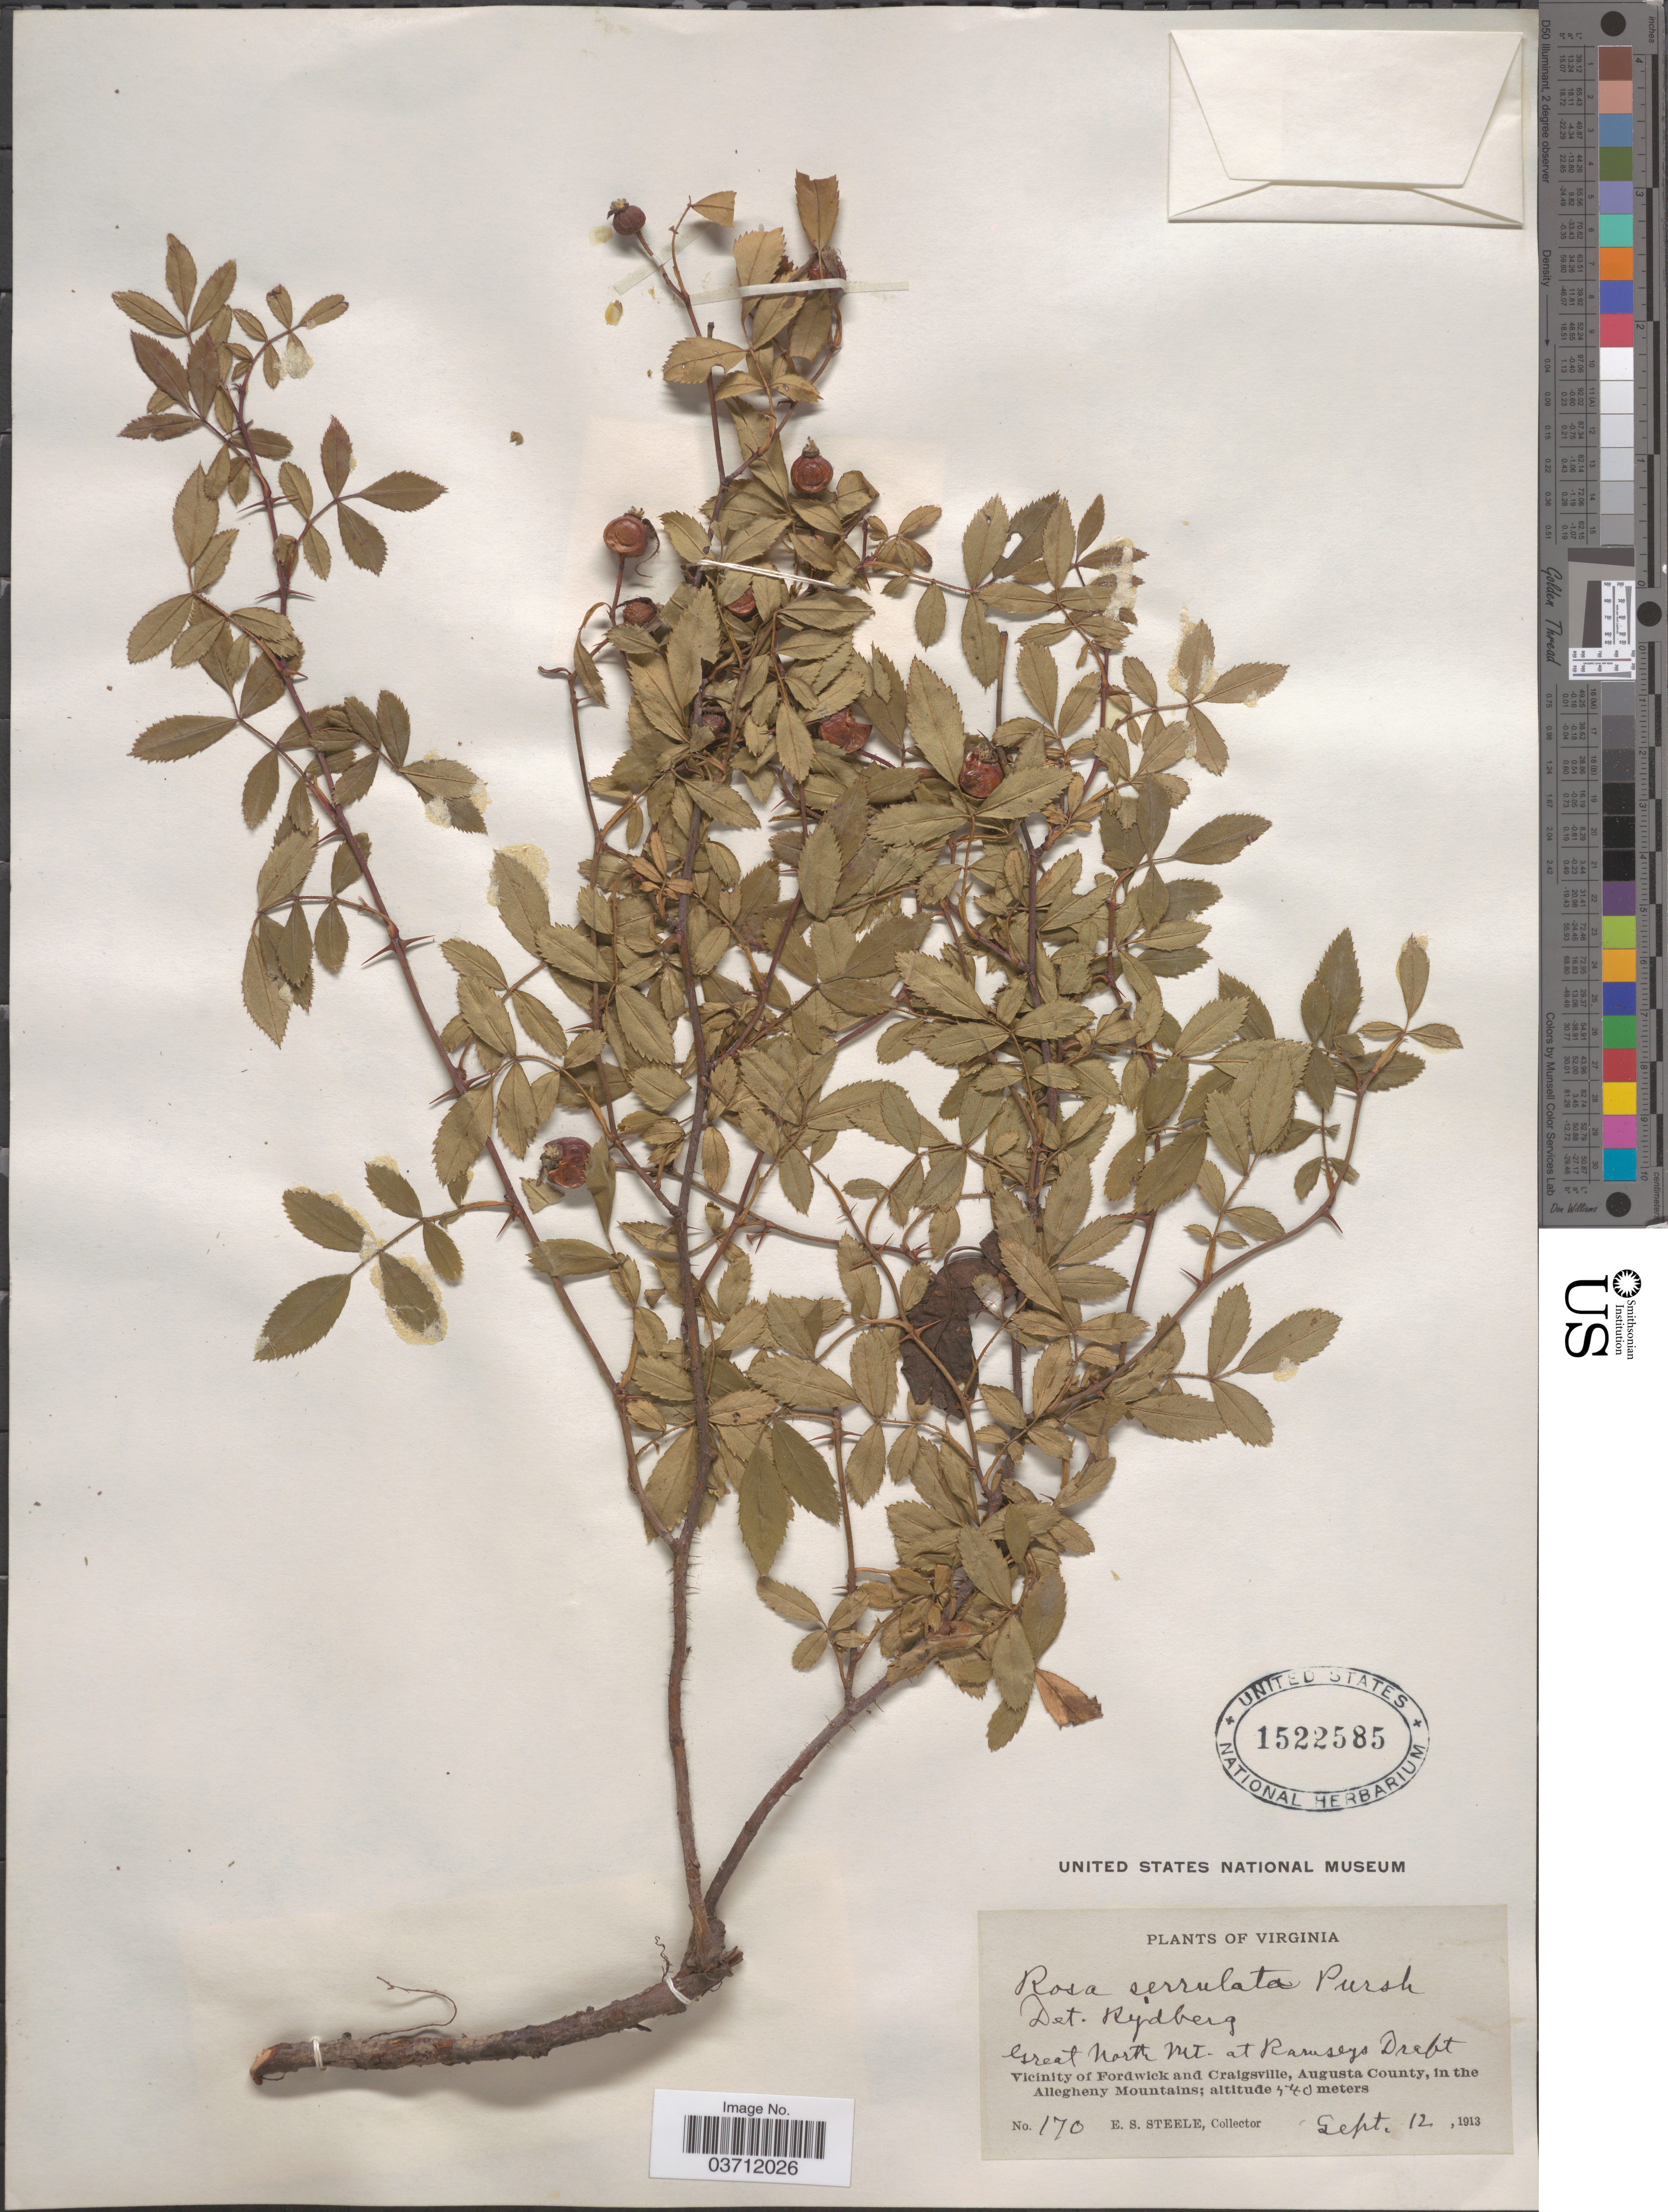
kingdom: Plantae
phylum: Tracheophyta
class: Magnoliopsida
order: Rosales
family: Rosaceae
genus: Rosa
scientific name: Rosa serrulata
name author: Raf.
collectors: E. Steele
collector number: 170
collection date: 1913-09-12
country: United States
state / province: Virginia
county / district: Augusta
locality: Great North Mt. at Ramseys Draft. Vicinity of Fordwick and Craigsville, Augusta County, in the Allegheny Mountains.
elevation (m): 540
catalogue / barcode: US 1522585